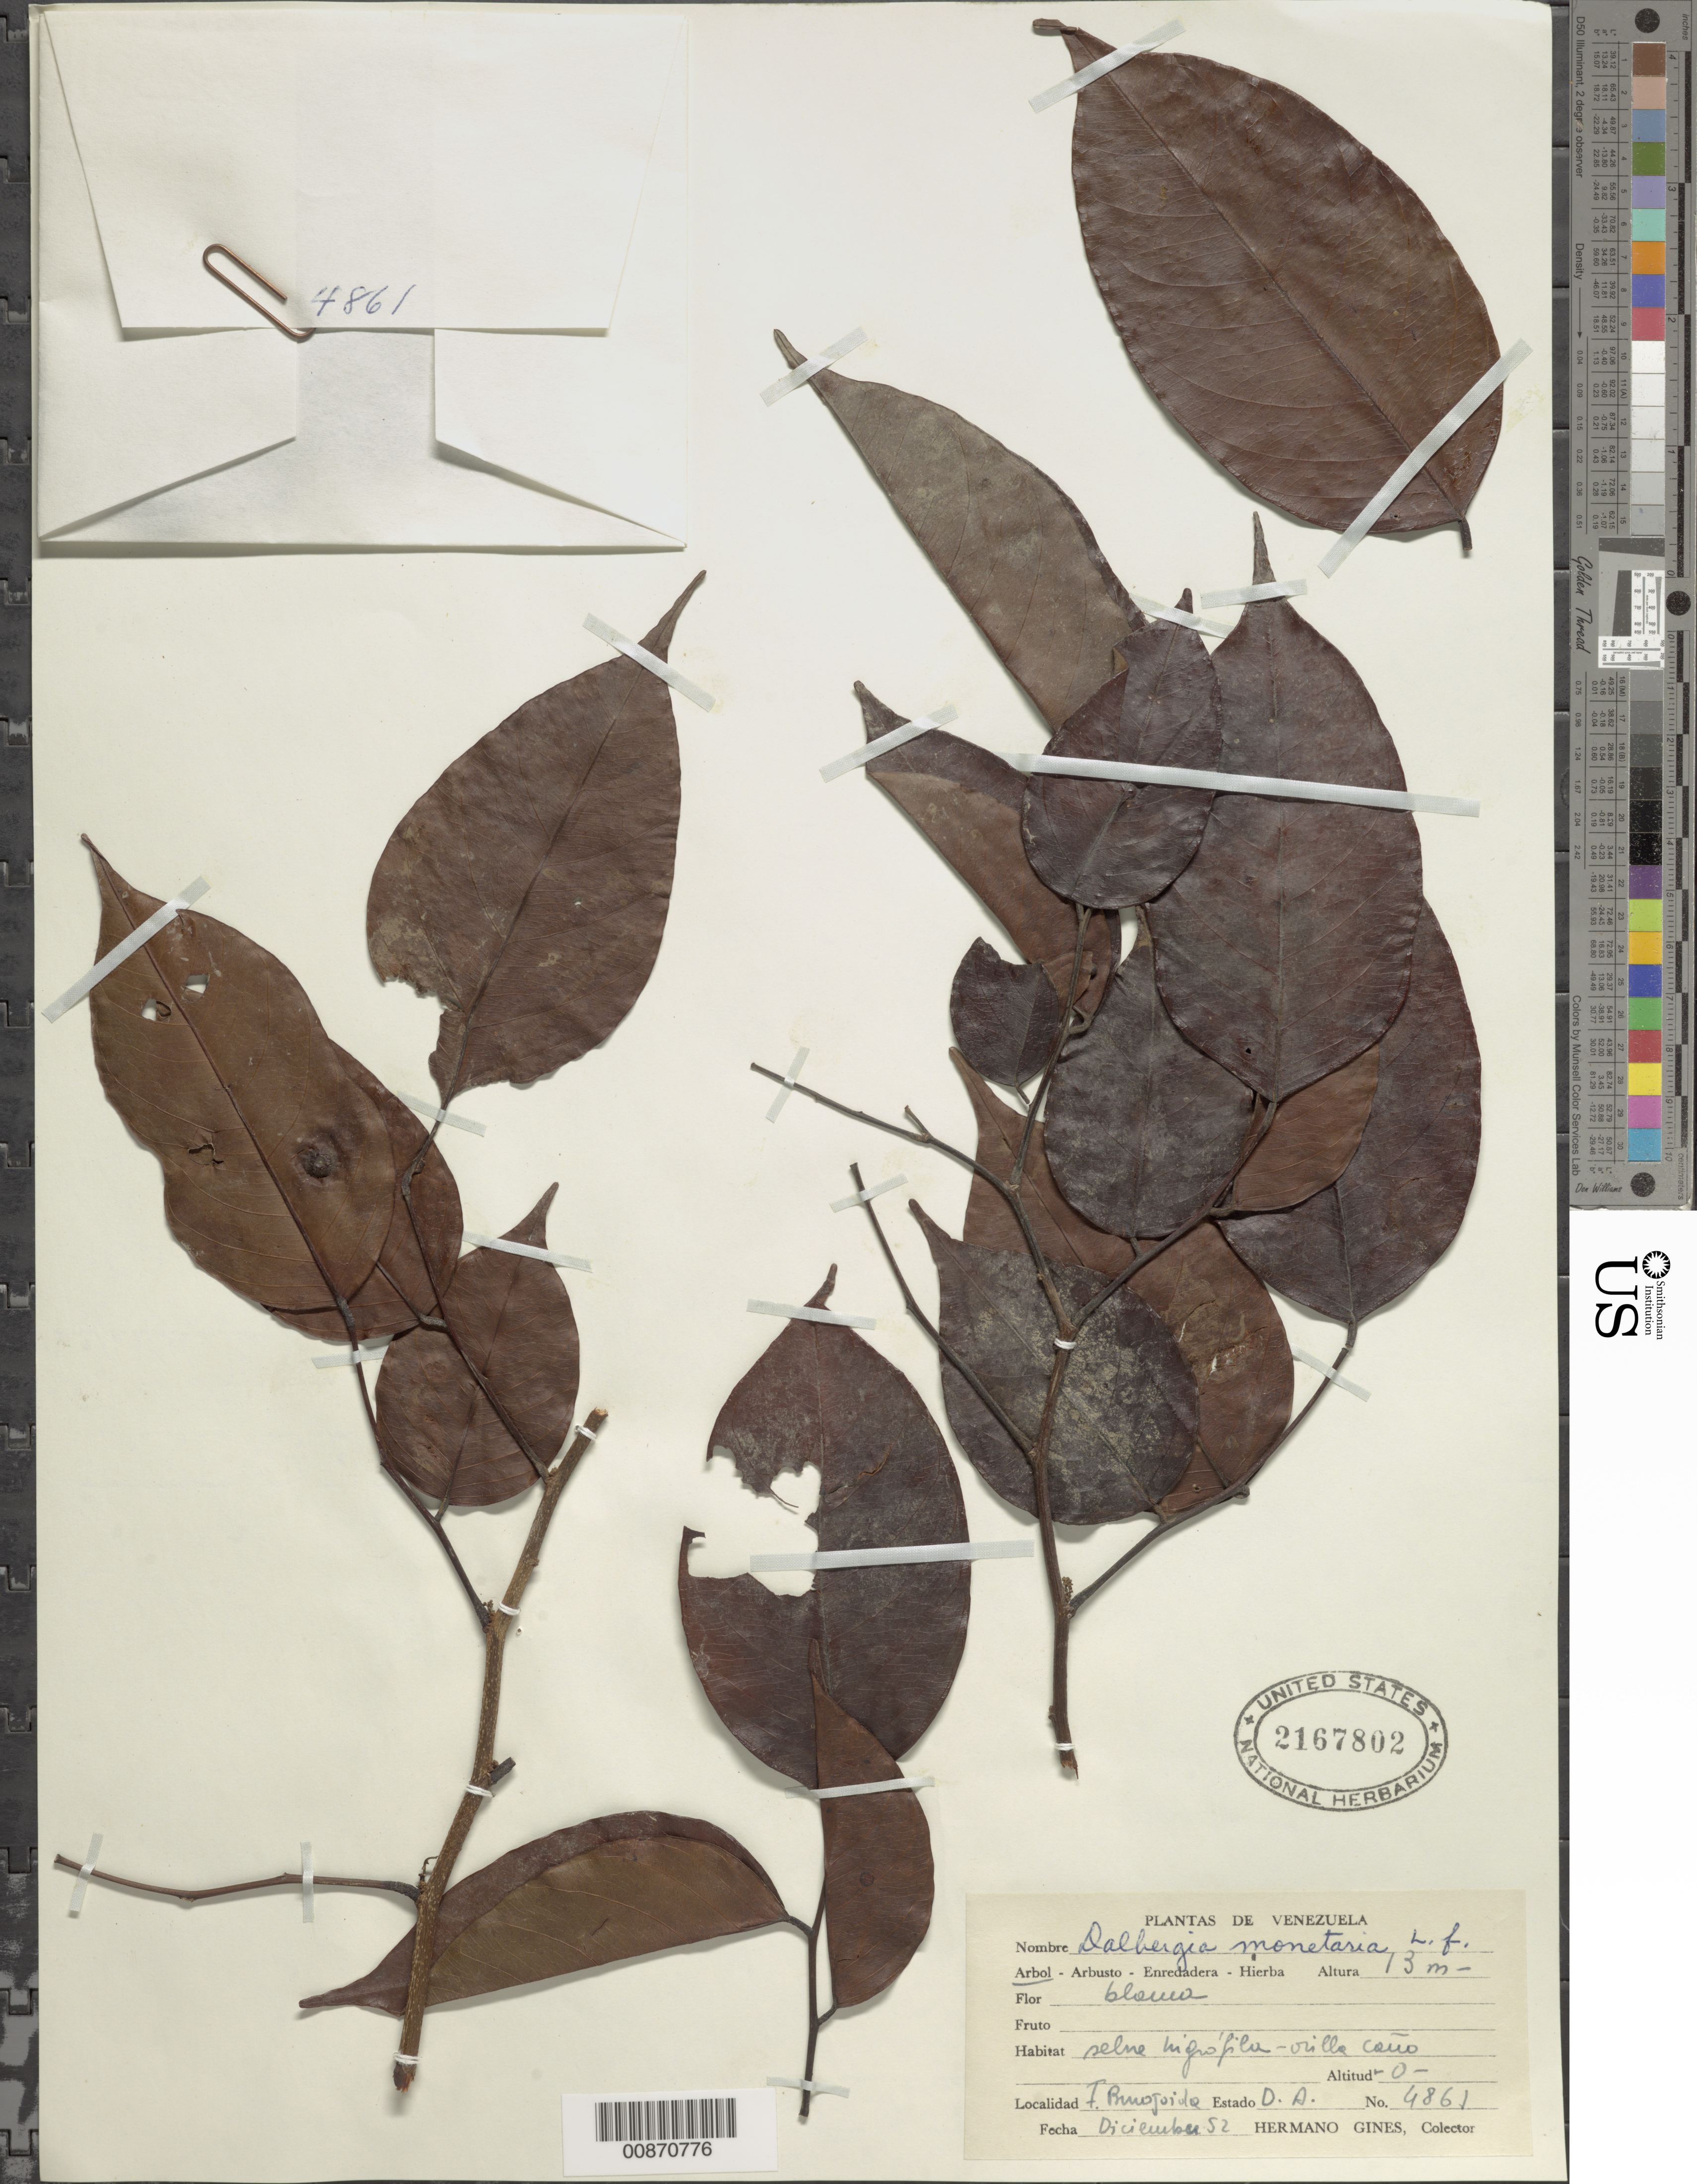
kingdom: Plantae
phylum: Tracheophyta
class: Magnoliopsida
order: Fabales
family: Fabaceae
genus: Dalbergia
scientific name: Dalbergia monetaria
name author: L. f.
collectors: H. Gines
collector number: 4861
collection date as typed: Dec-52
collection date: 1952-12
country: Venezuela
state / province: Delta Amacuro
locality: Isla Burojoida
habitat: Selva higrofila - orilla cano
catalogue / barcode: US 2167802